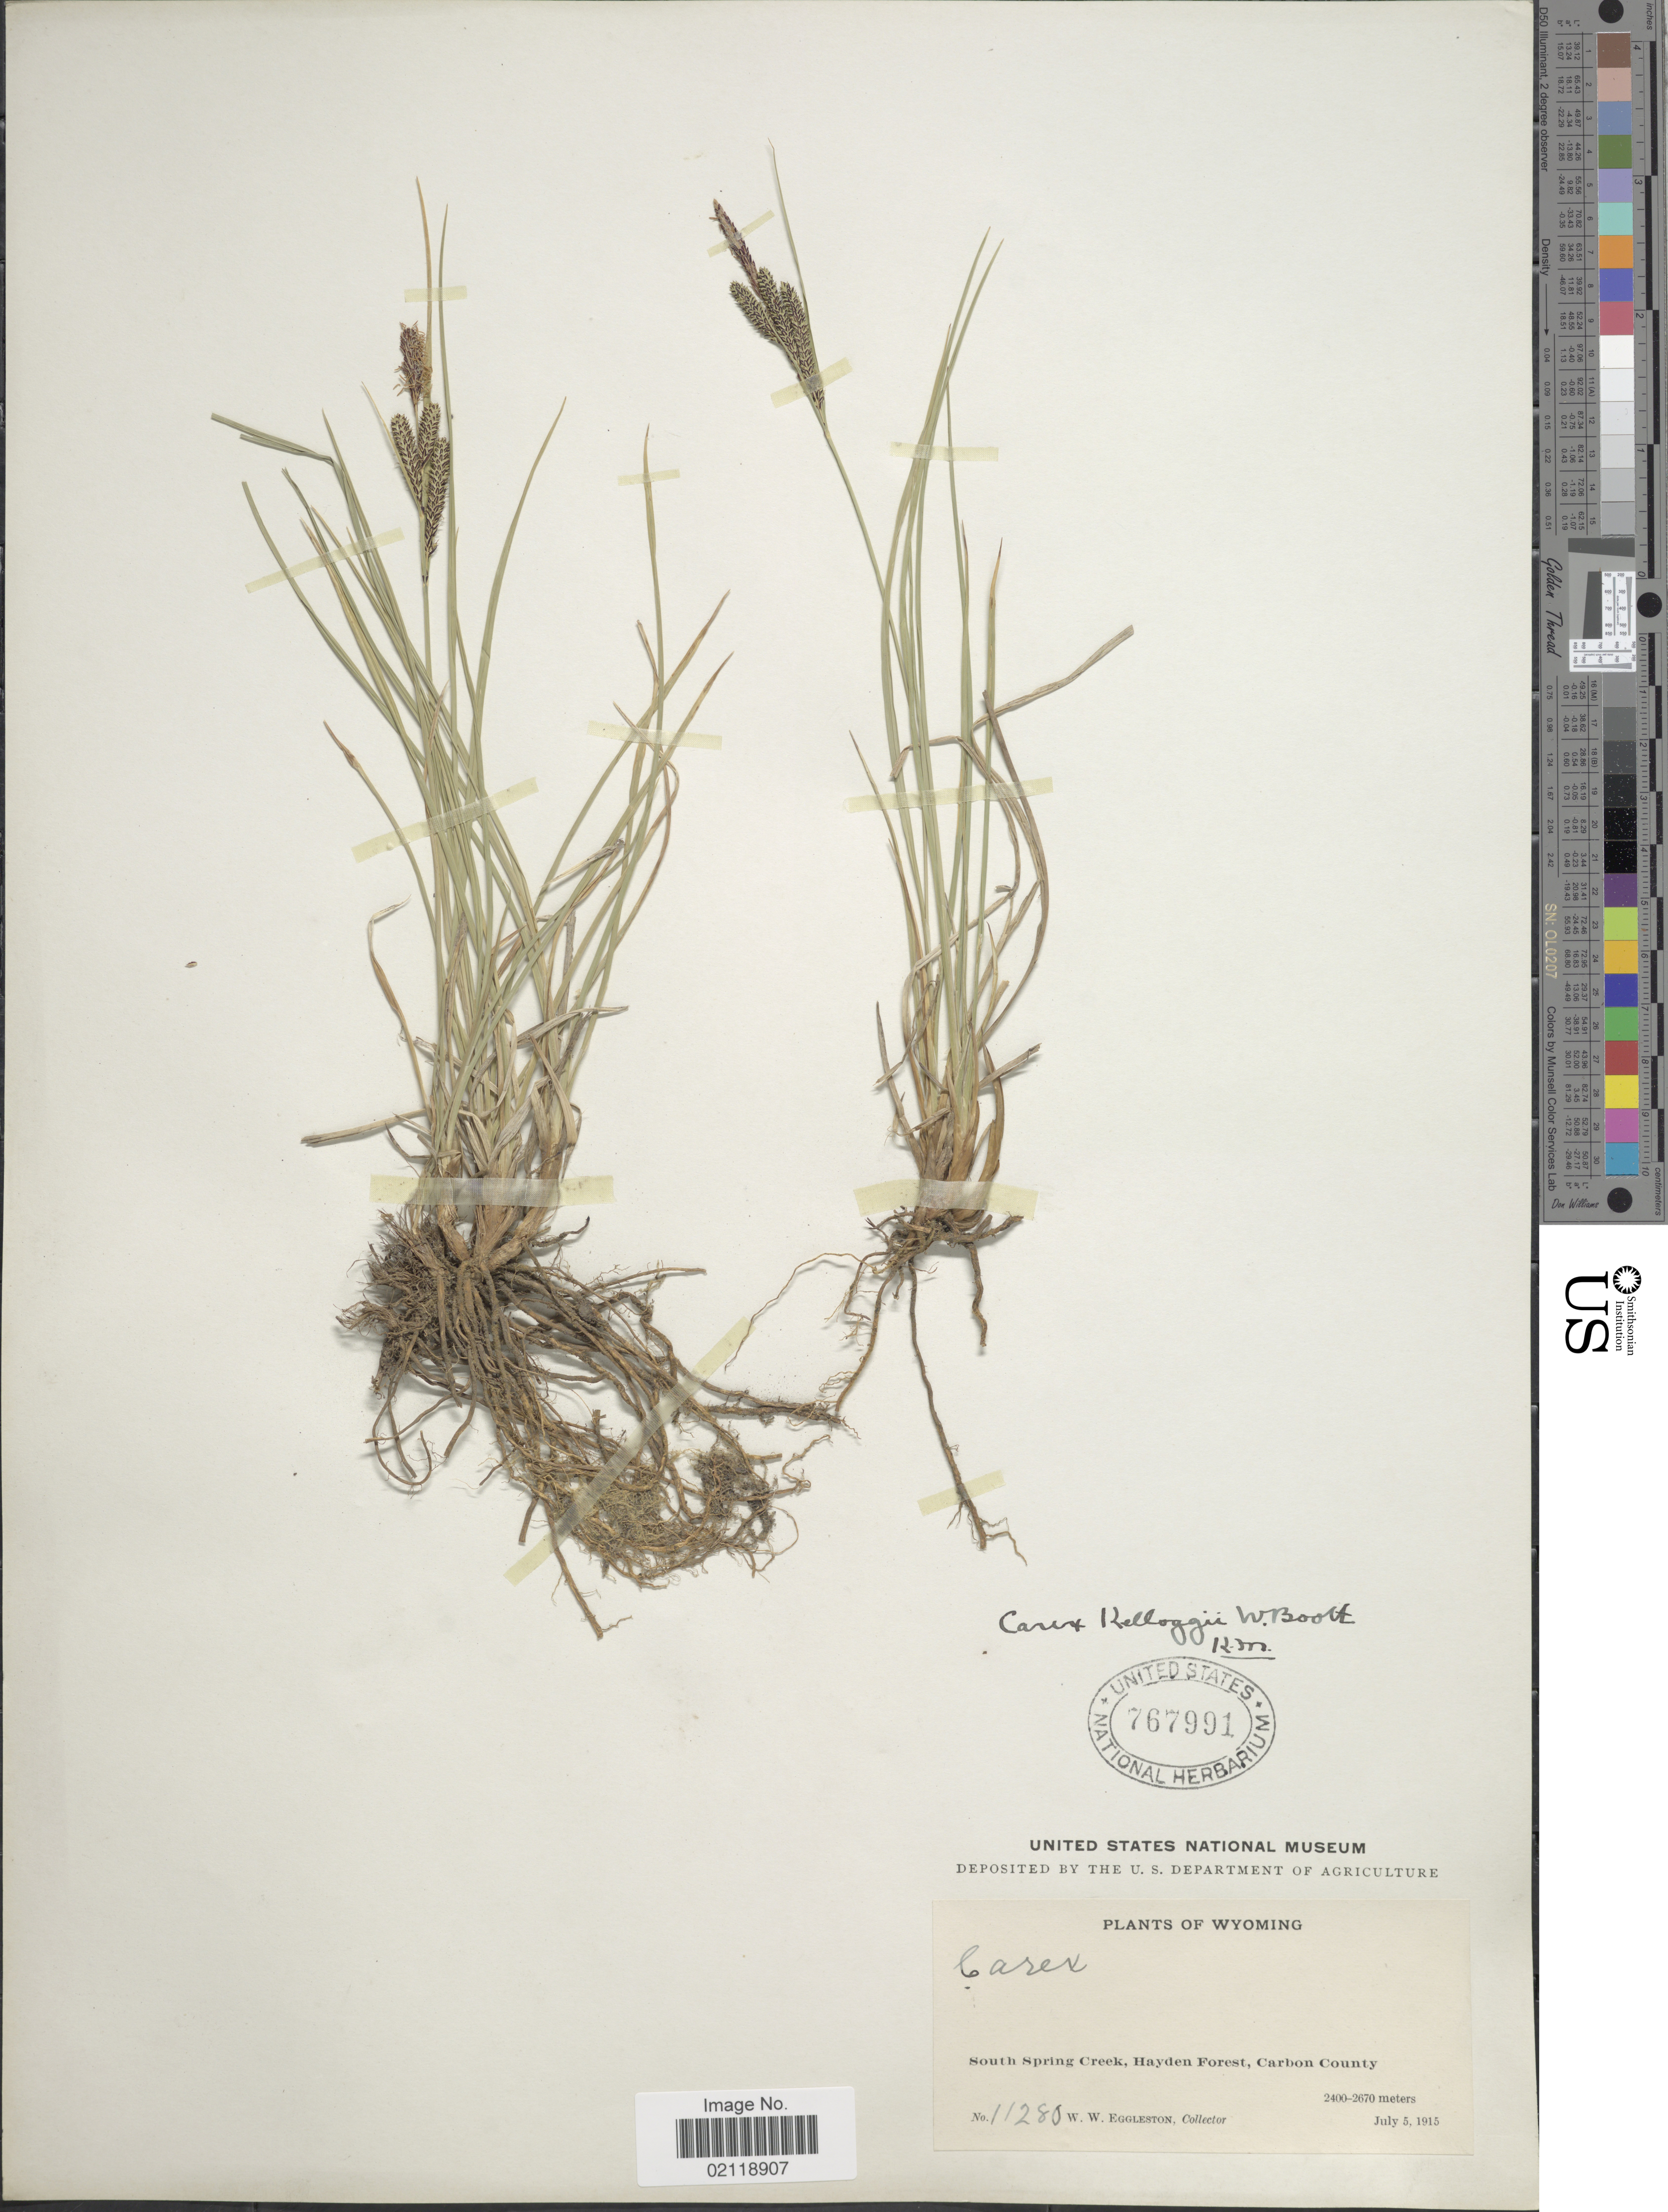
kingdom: Plantae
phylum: Tracheophyta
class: Liliopsida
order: Poales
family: Cyperaceae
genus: Carex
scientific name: Carex kelloggii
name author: W. Boott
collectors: W. W. Eggleston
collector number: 11280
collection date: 1915-07-05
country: United States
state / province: Wyoming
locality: South Spring Creek, Hayden County, Carbon County.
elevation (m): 2400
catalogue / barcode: US 767991